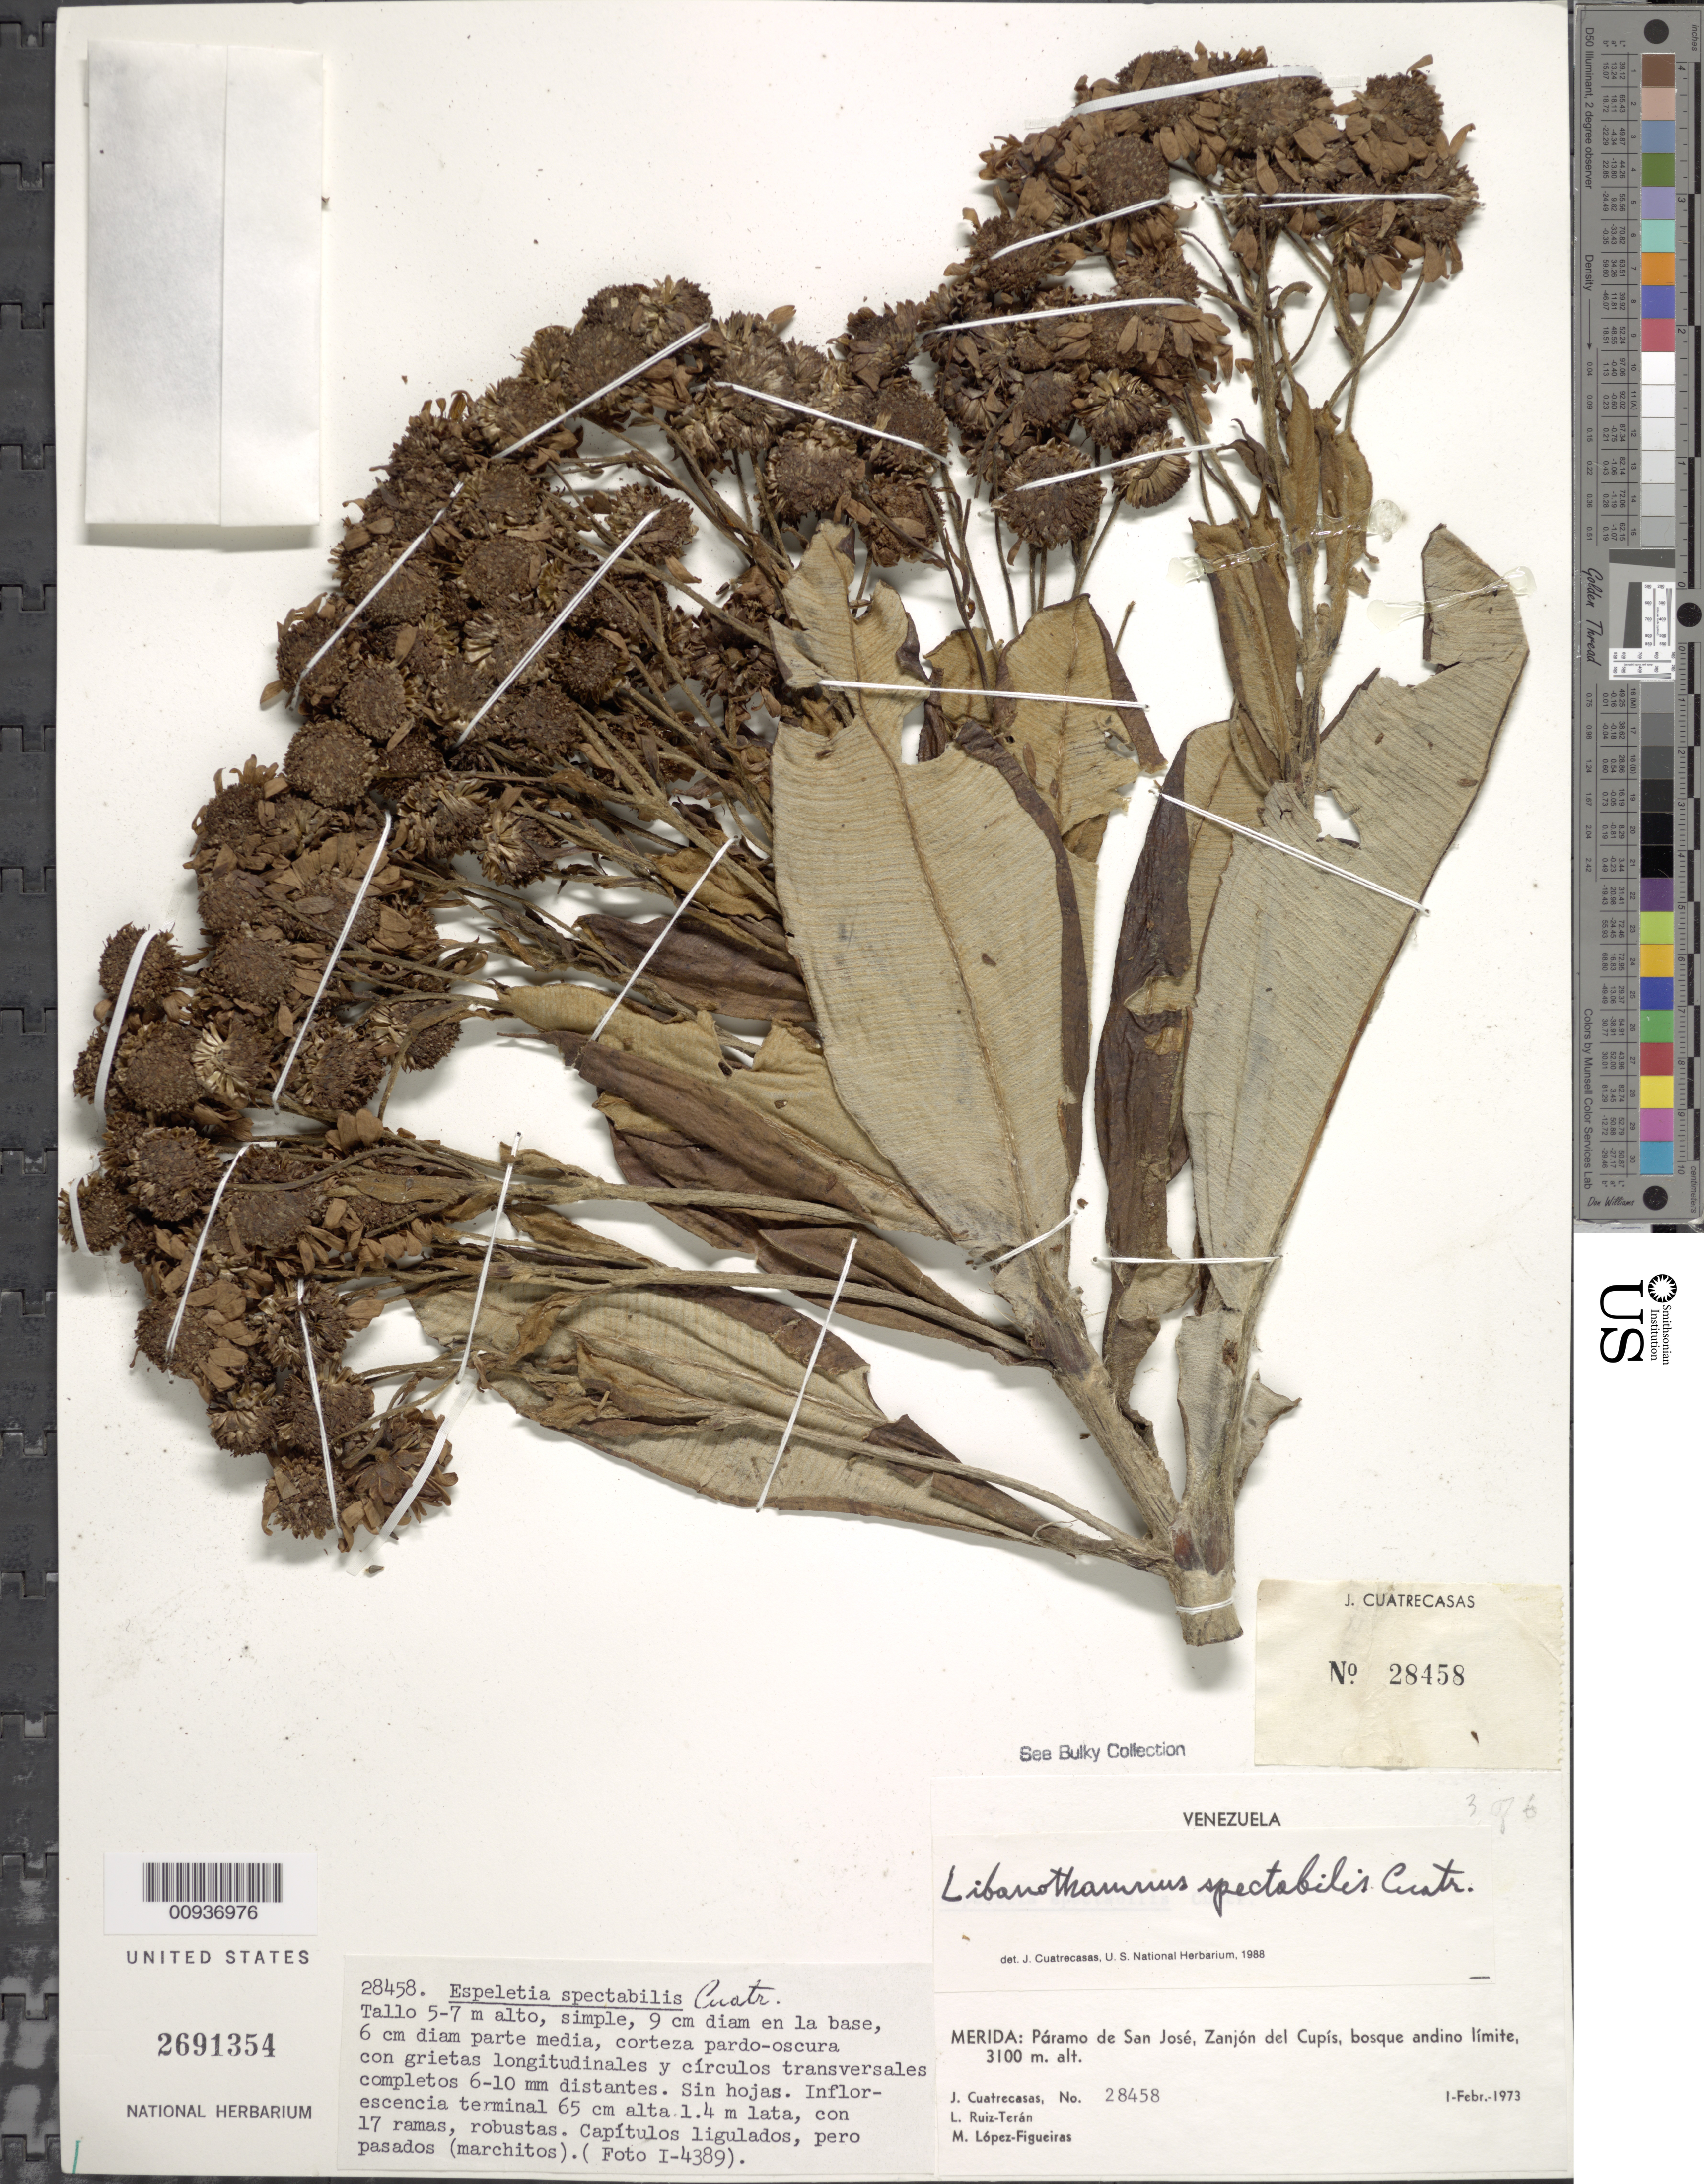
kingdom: Plantae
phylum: Tracheophyta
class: Magnoliopsida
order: Asterales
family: Asteraceae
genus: Libanothamnus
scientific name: Libanothamnus spectabilis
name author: (Cuatrec.) Cuatrec.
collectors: J. Cuatrecasas, L. E. Ruíz-Terán & M. López Figueiras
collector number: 28458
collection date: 1973-02-01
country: Venezuela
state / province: Mérida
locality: Paramo de San Jose, Zanjon del Cupis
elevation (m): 3100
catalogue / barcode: US 2691354